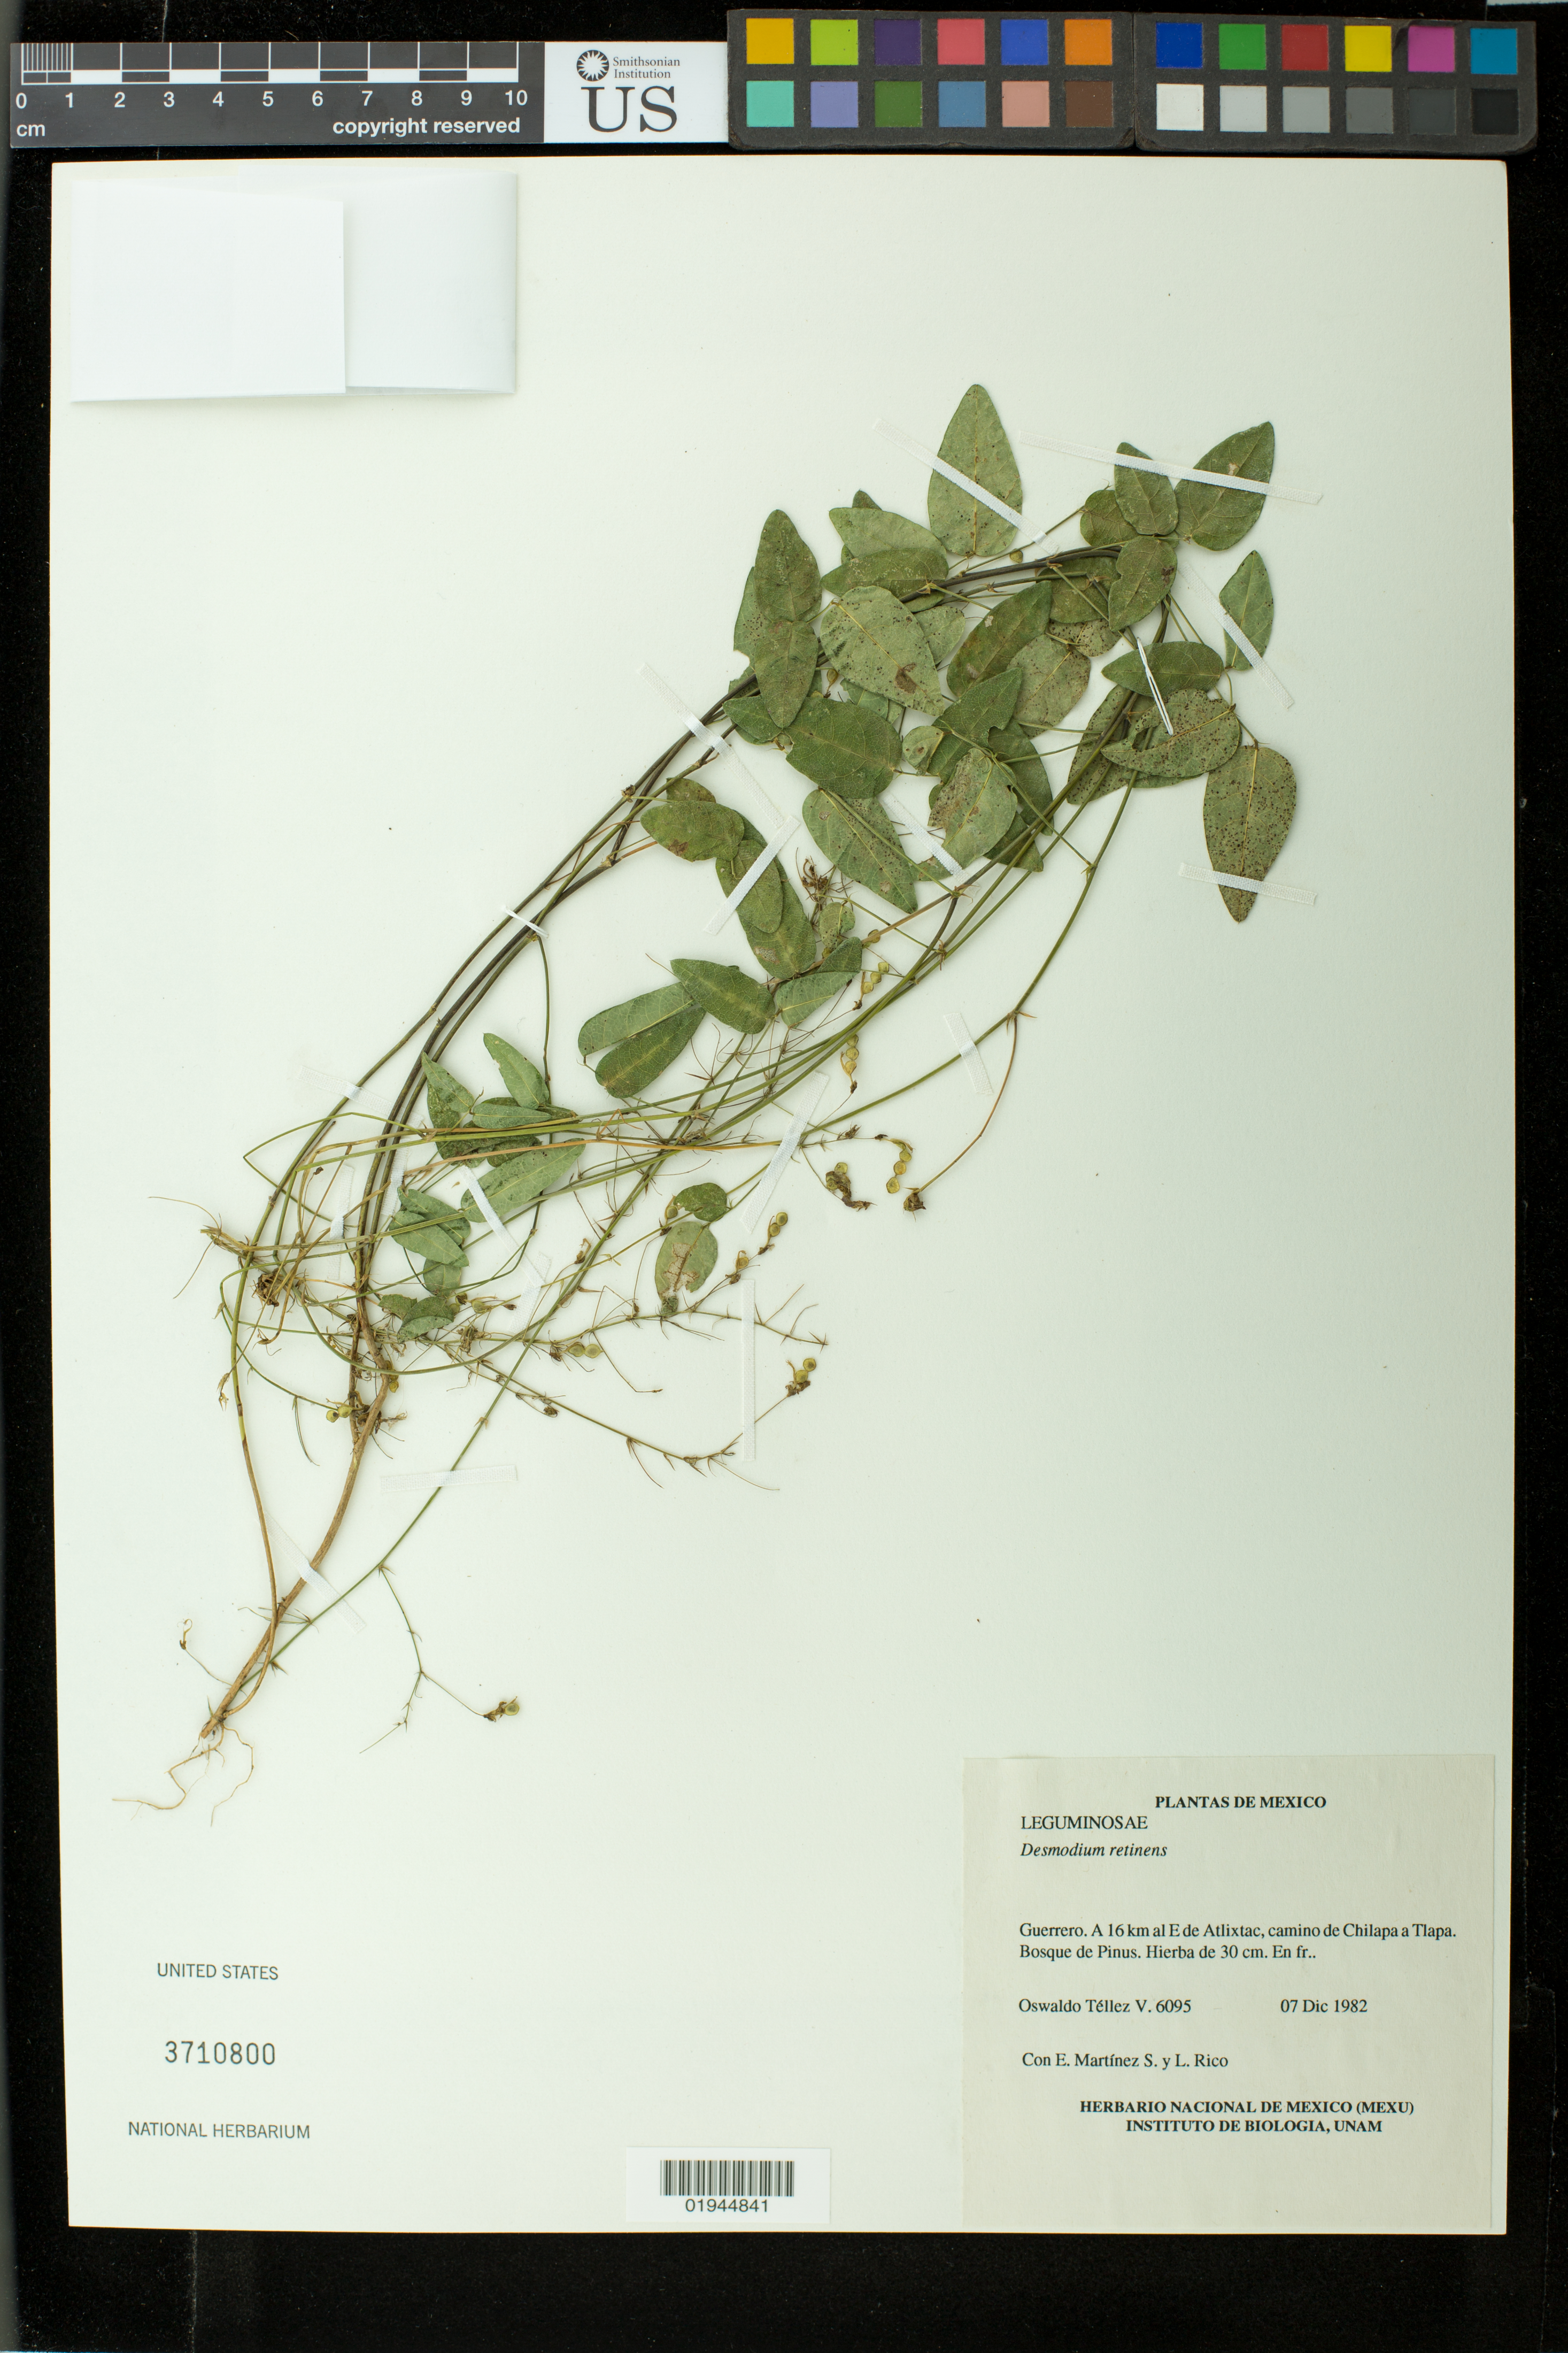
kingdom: Plantae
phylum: Tracheophyta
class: Magnoliopsida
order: Fabales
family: Fabaceae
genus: Desmodium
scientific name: Desmodium retinens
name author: Schltdl.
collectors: O. Téllez V., E. M. Martínez S. & L. Rico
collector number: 6095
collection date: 1982-12-07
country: Mexico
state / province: Guerrero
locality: A 16 km al E de Atlixtac, camino de Chilapa a Tlapa. Bosque de Pinus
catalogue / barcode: US 3710800